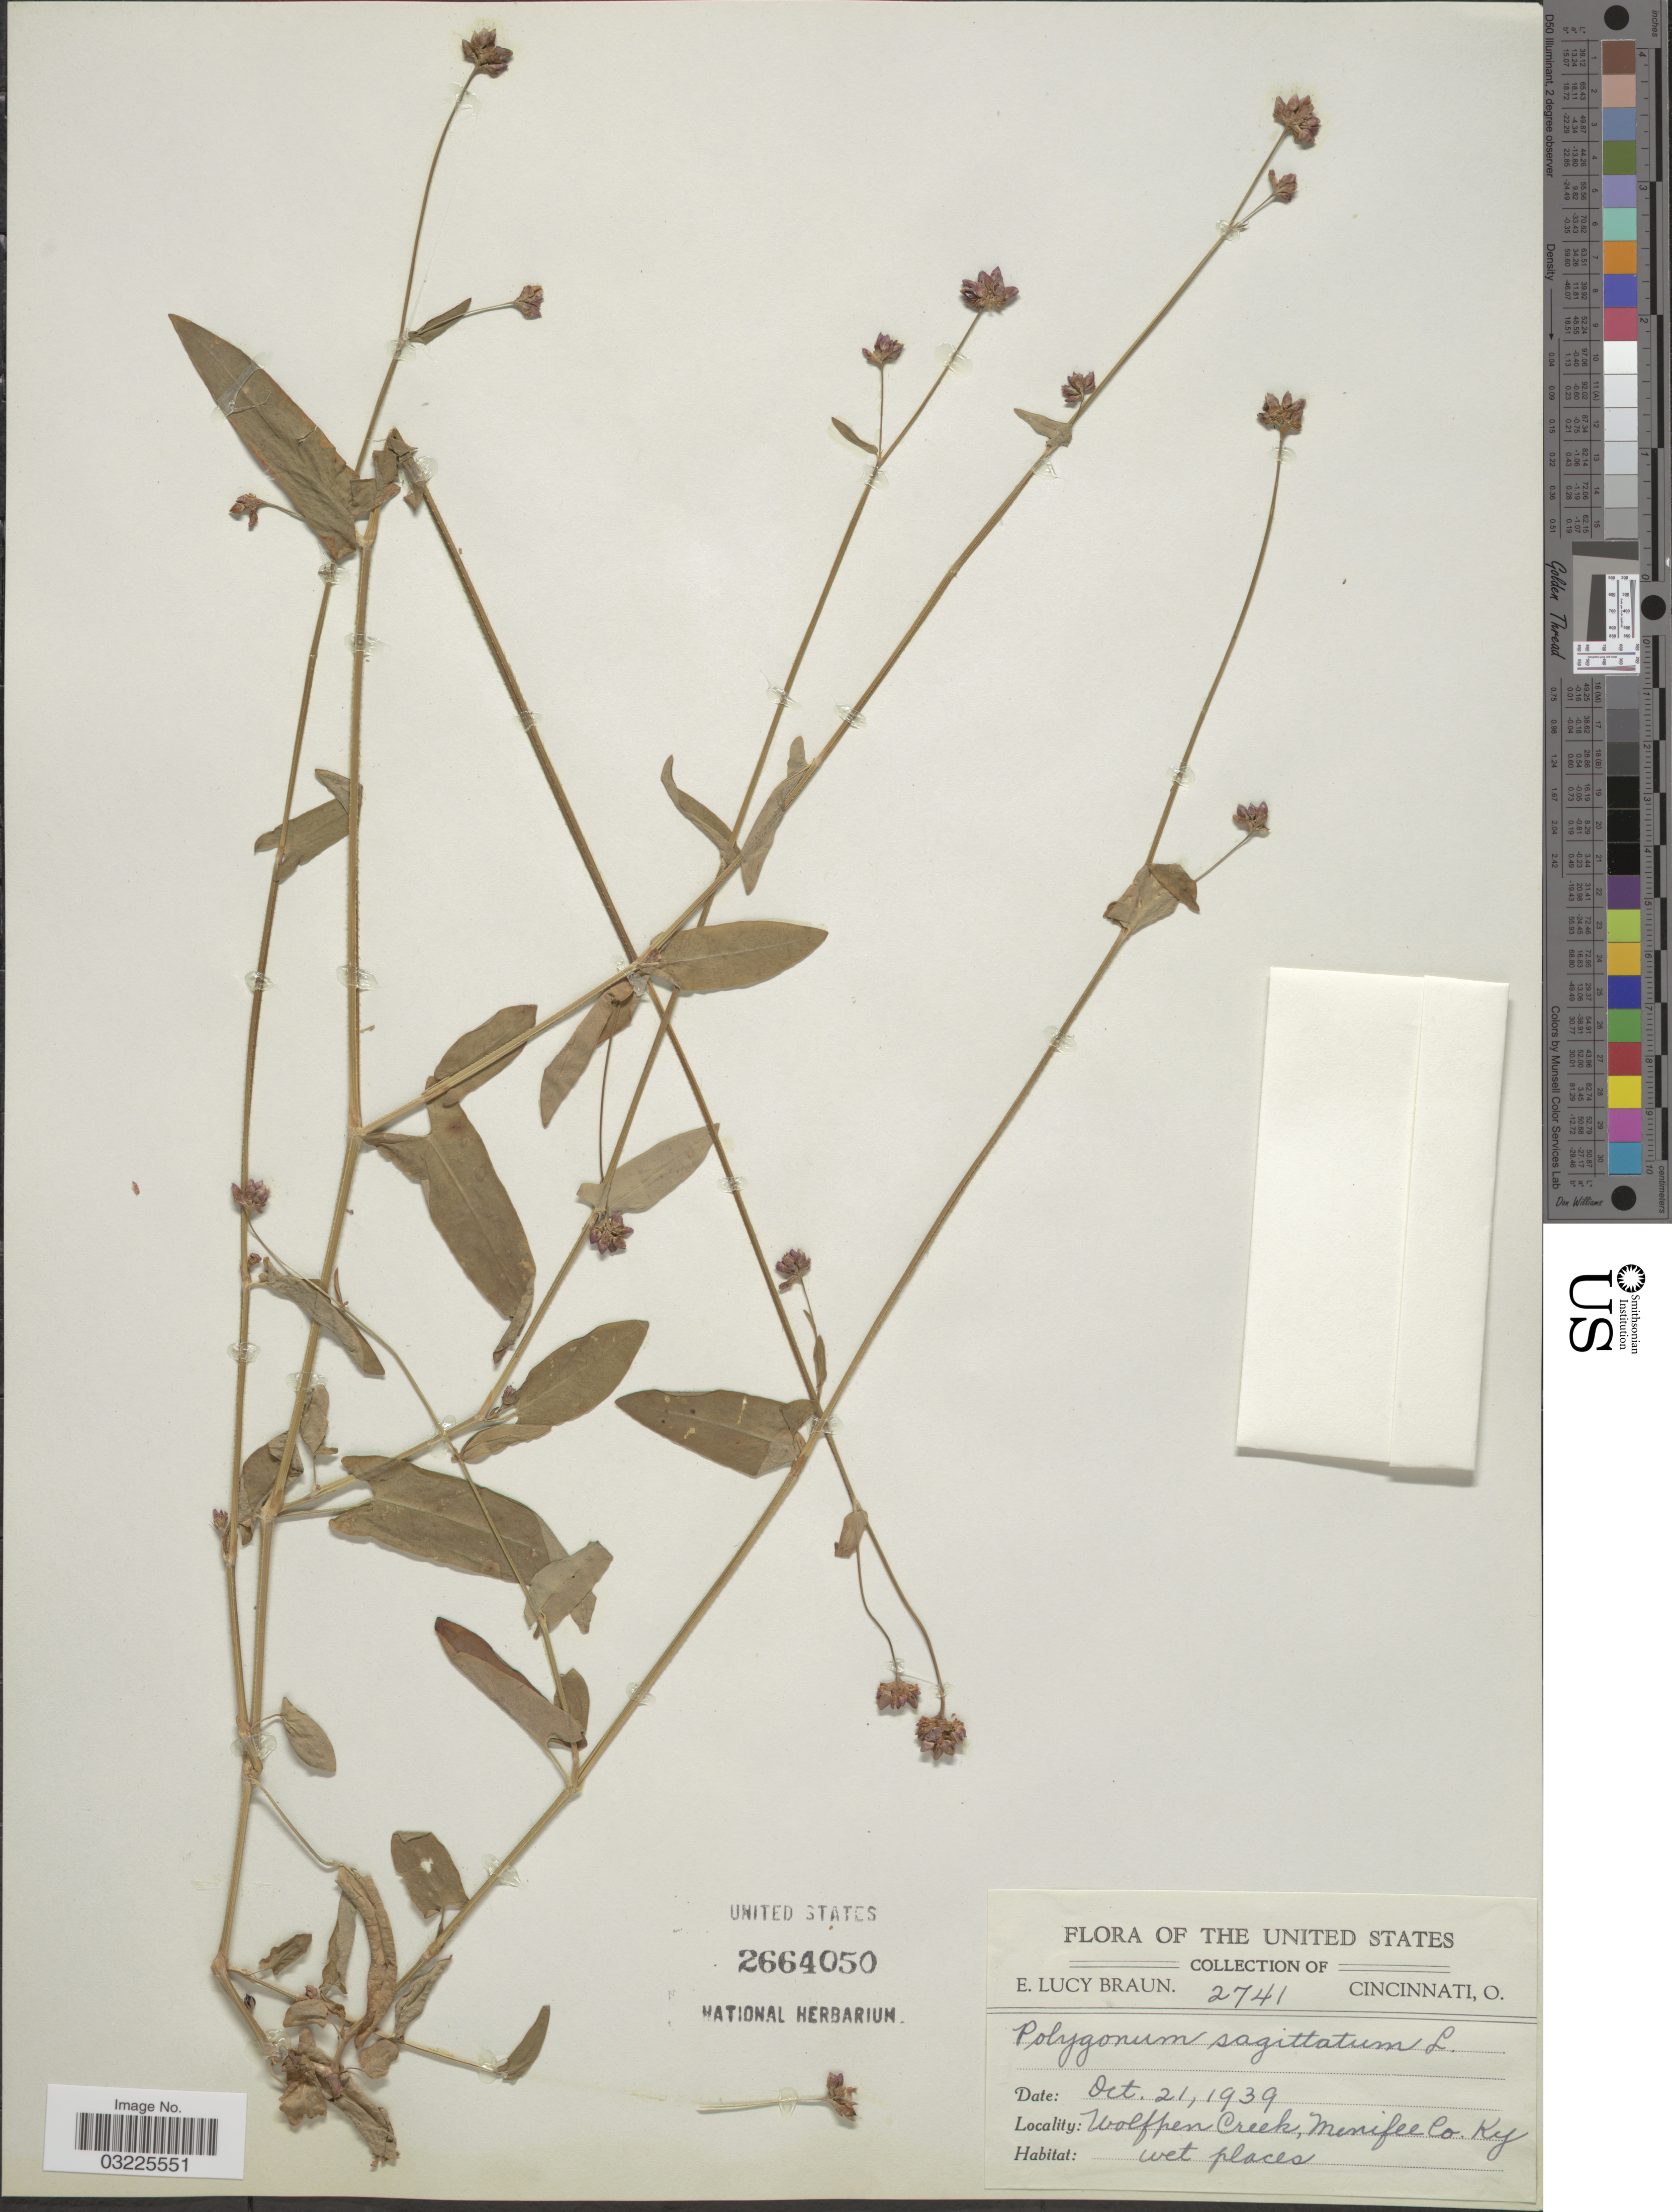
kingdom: Plantae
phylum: Tracheophyta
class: Magnoliopsida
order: Caryophyllales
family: Polygonaceae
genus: Persicaria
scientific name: Persicaria sagittata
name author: (L.) H. Gross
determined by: Atha, D. E.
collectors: E. L. Braun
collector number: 2741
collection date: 1939-10-21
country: United States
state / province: Kentucky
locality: Wolfpen Creek, Menifee Co.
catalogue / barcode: US 2664050